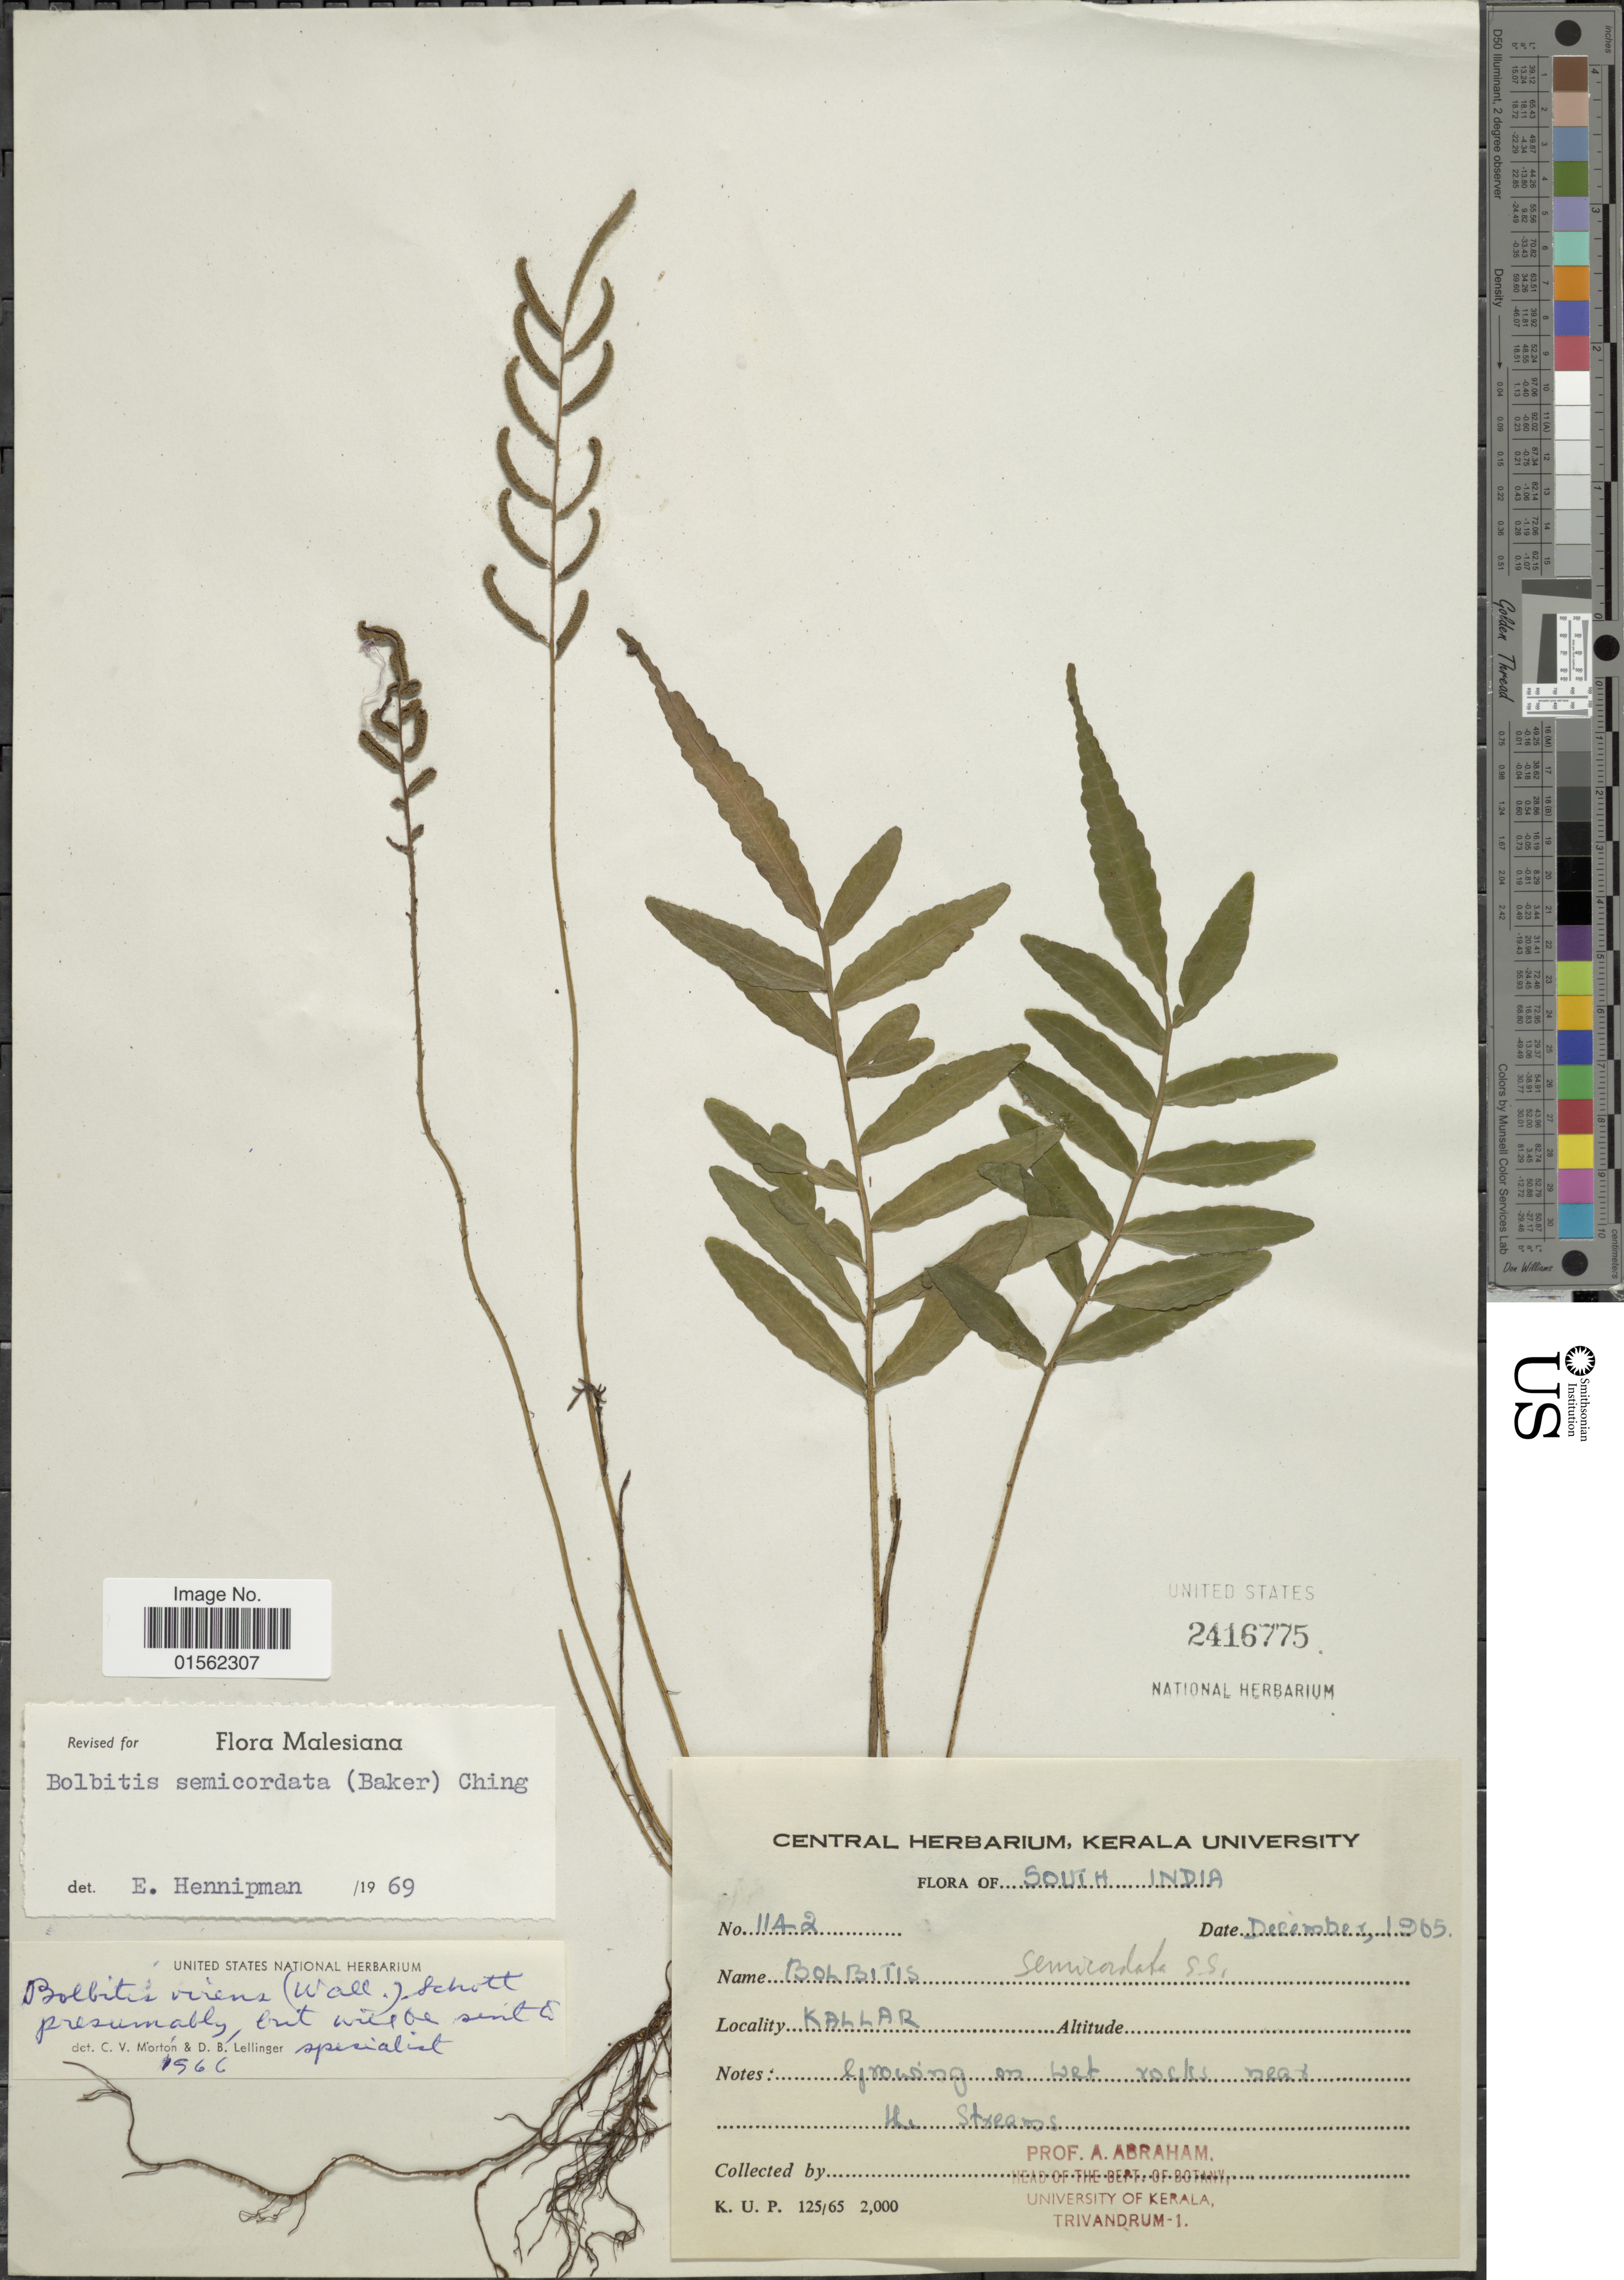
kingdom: Plantae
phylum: Tracheophyta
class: Polypodiopsida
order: Polypodiales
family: Dryopteridaceae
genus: Bolbitis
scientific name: Bolbitis semicordata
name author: (Baker) Ching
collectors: A. Abraham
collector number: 1142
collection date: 1965-12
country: India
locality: South India, Kallar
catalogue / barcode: US 2416775